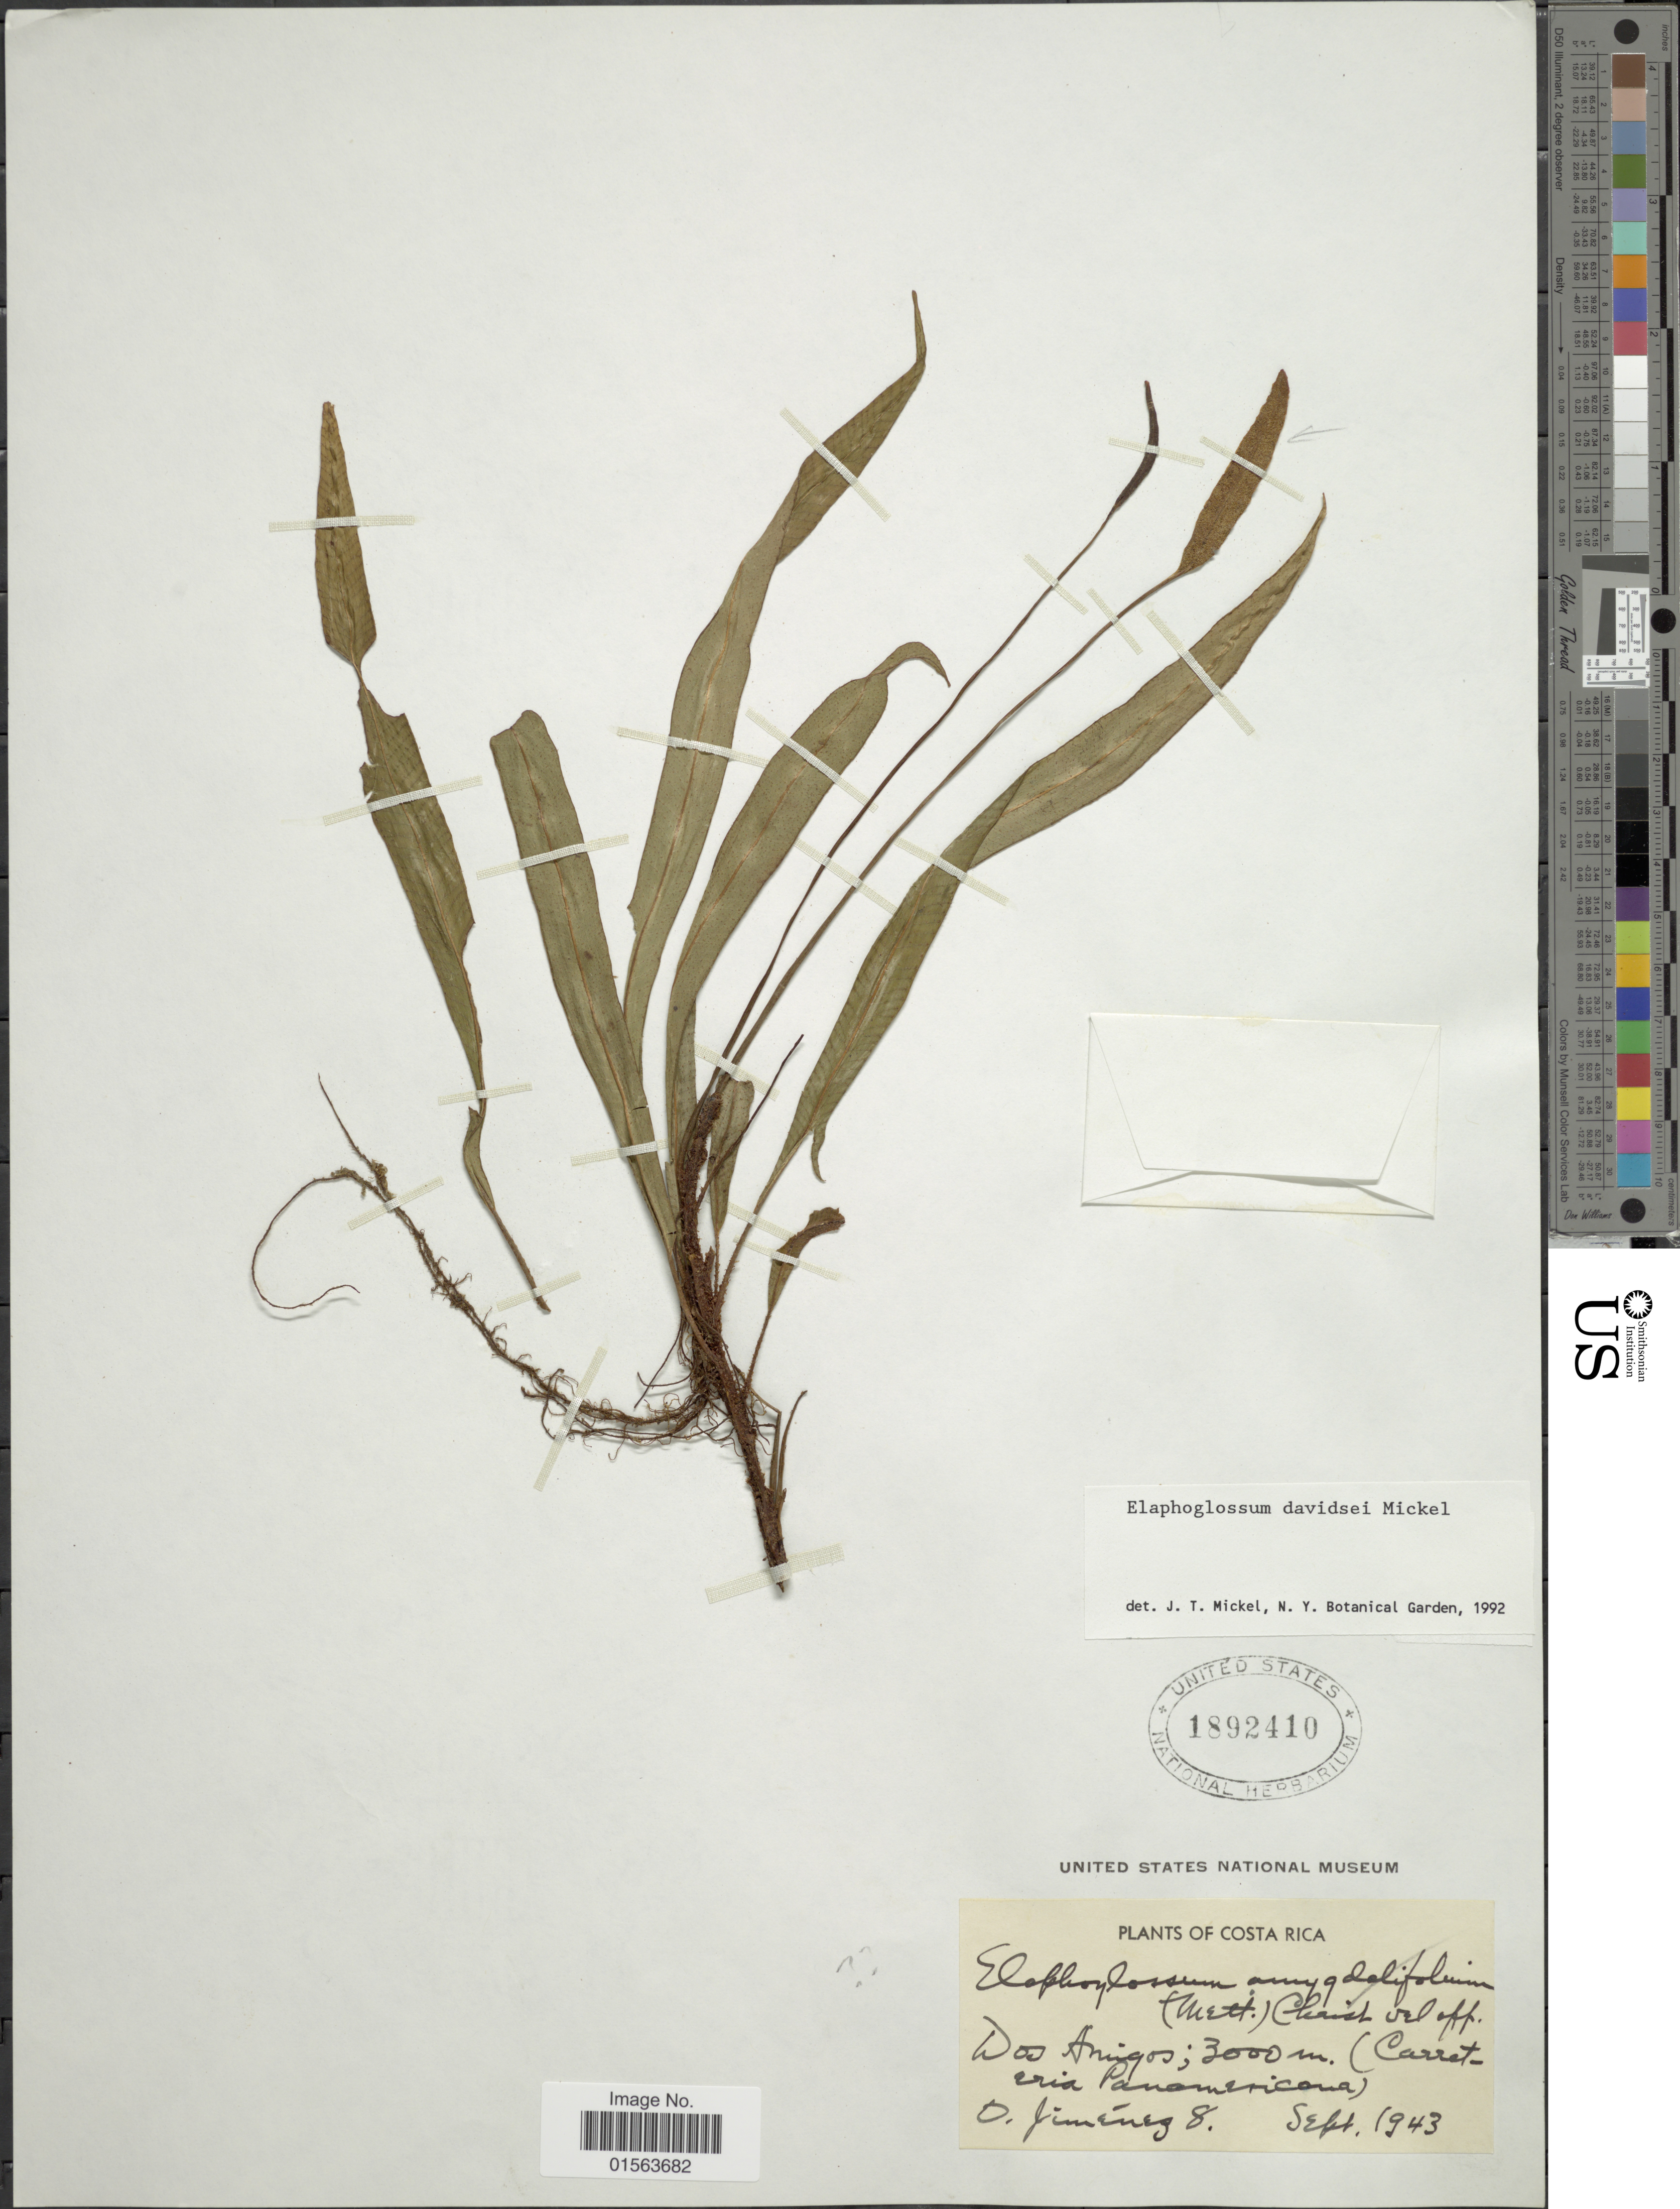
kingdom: Plantae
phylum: Tracheophyta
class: Polypodiopsida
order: Polypodiales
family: Dryopteridaceae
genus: Elaphoglossum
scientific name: Elaphoglossum davidsei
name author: Mickel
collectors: O. Jiménez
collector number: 8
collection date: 1943-09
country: Costa Rica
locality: Dos Amigos (Carreteria Panamericana)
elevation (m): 3000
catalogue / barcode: US 1892410